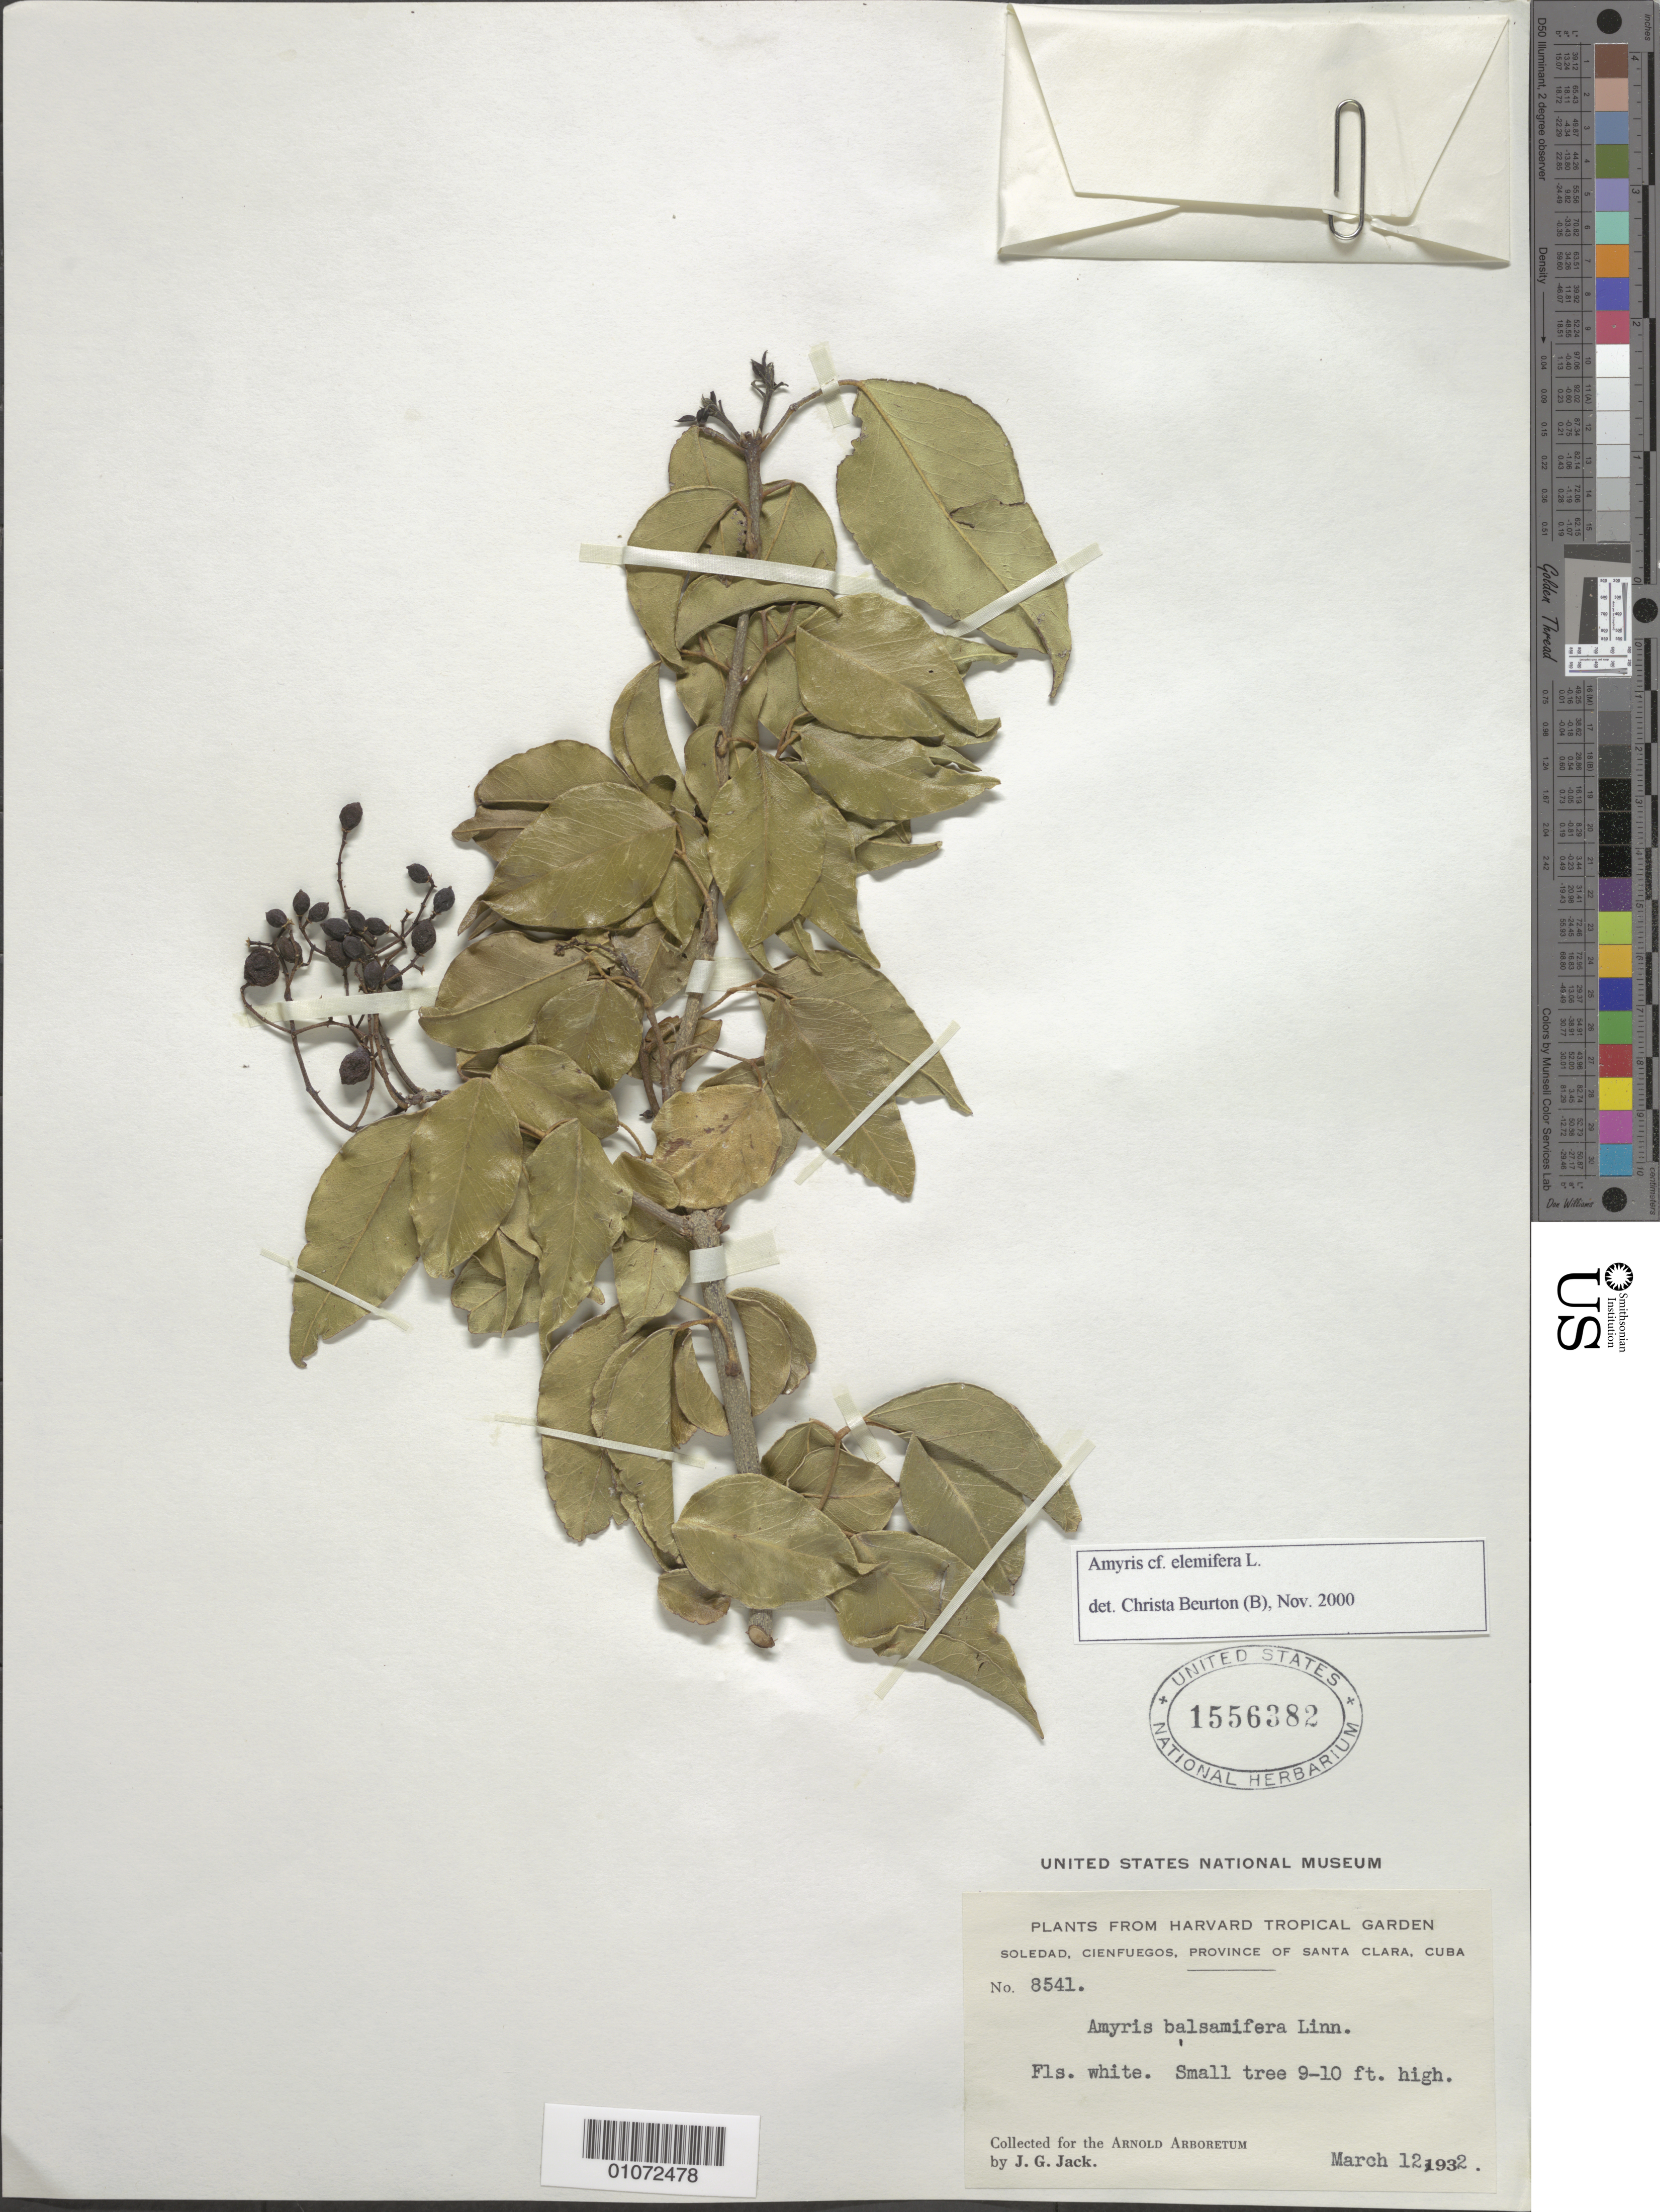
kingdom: Plantae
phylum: Tracheophyta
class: Magnoliopsida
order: Sapindales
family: Rutaceae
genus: Amyris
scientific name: Amyris elemifera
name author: L.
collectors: J. G. Jack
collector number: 8541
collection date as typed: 12 Mar 1932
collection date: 1932-03-12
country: Cuba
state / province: Cienfuegos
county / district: Santa Clara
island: Cuba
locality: Soledad, Cienfuegos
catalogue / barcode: US 1556382